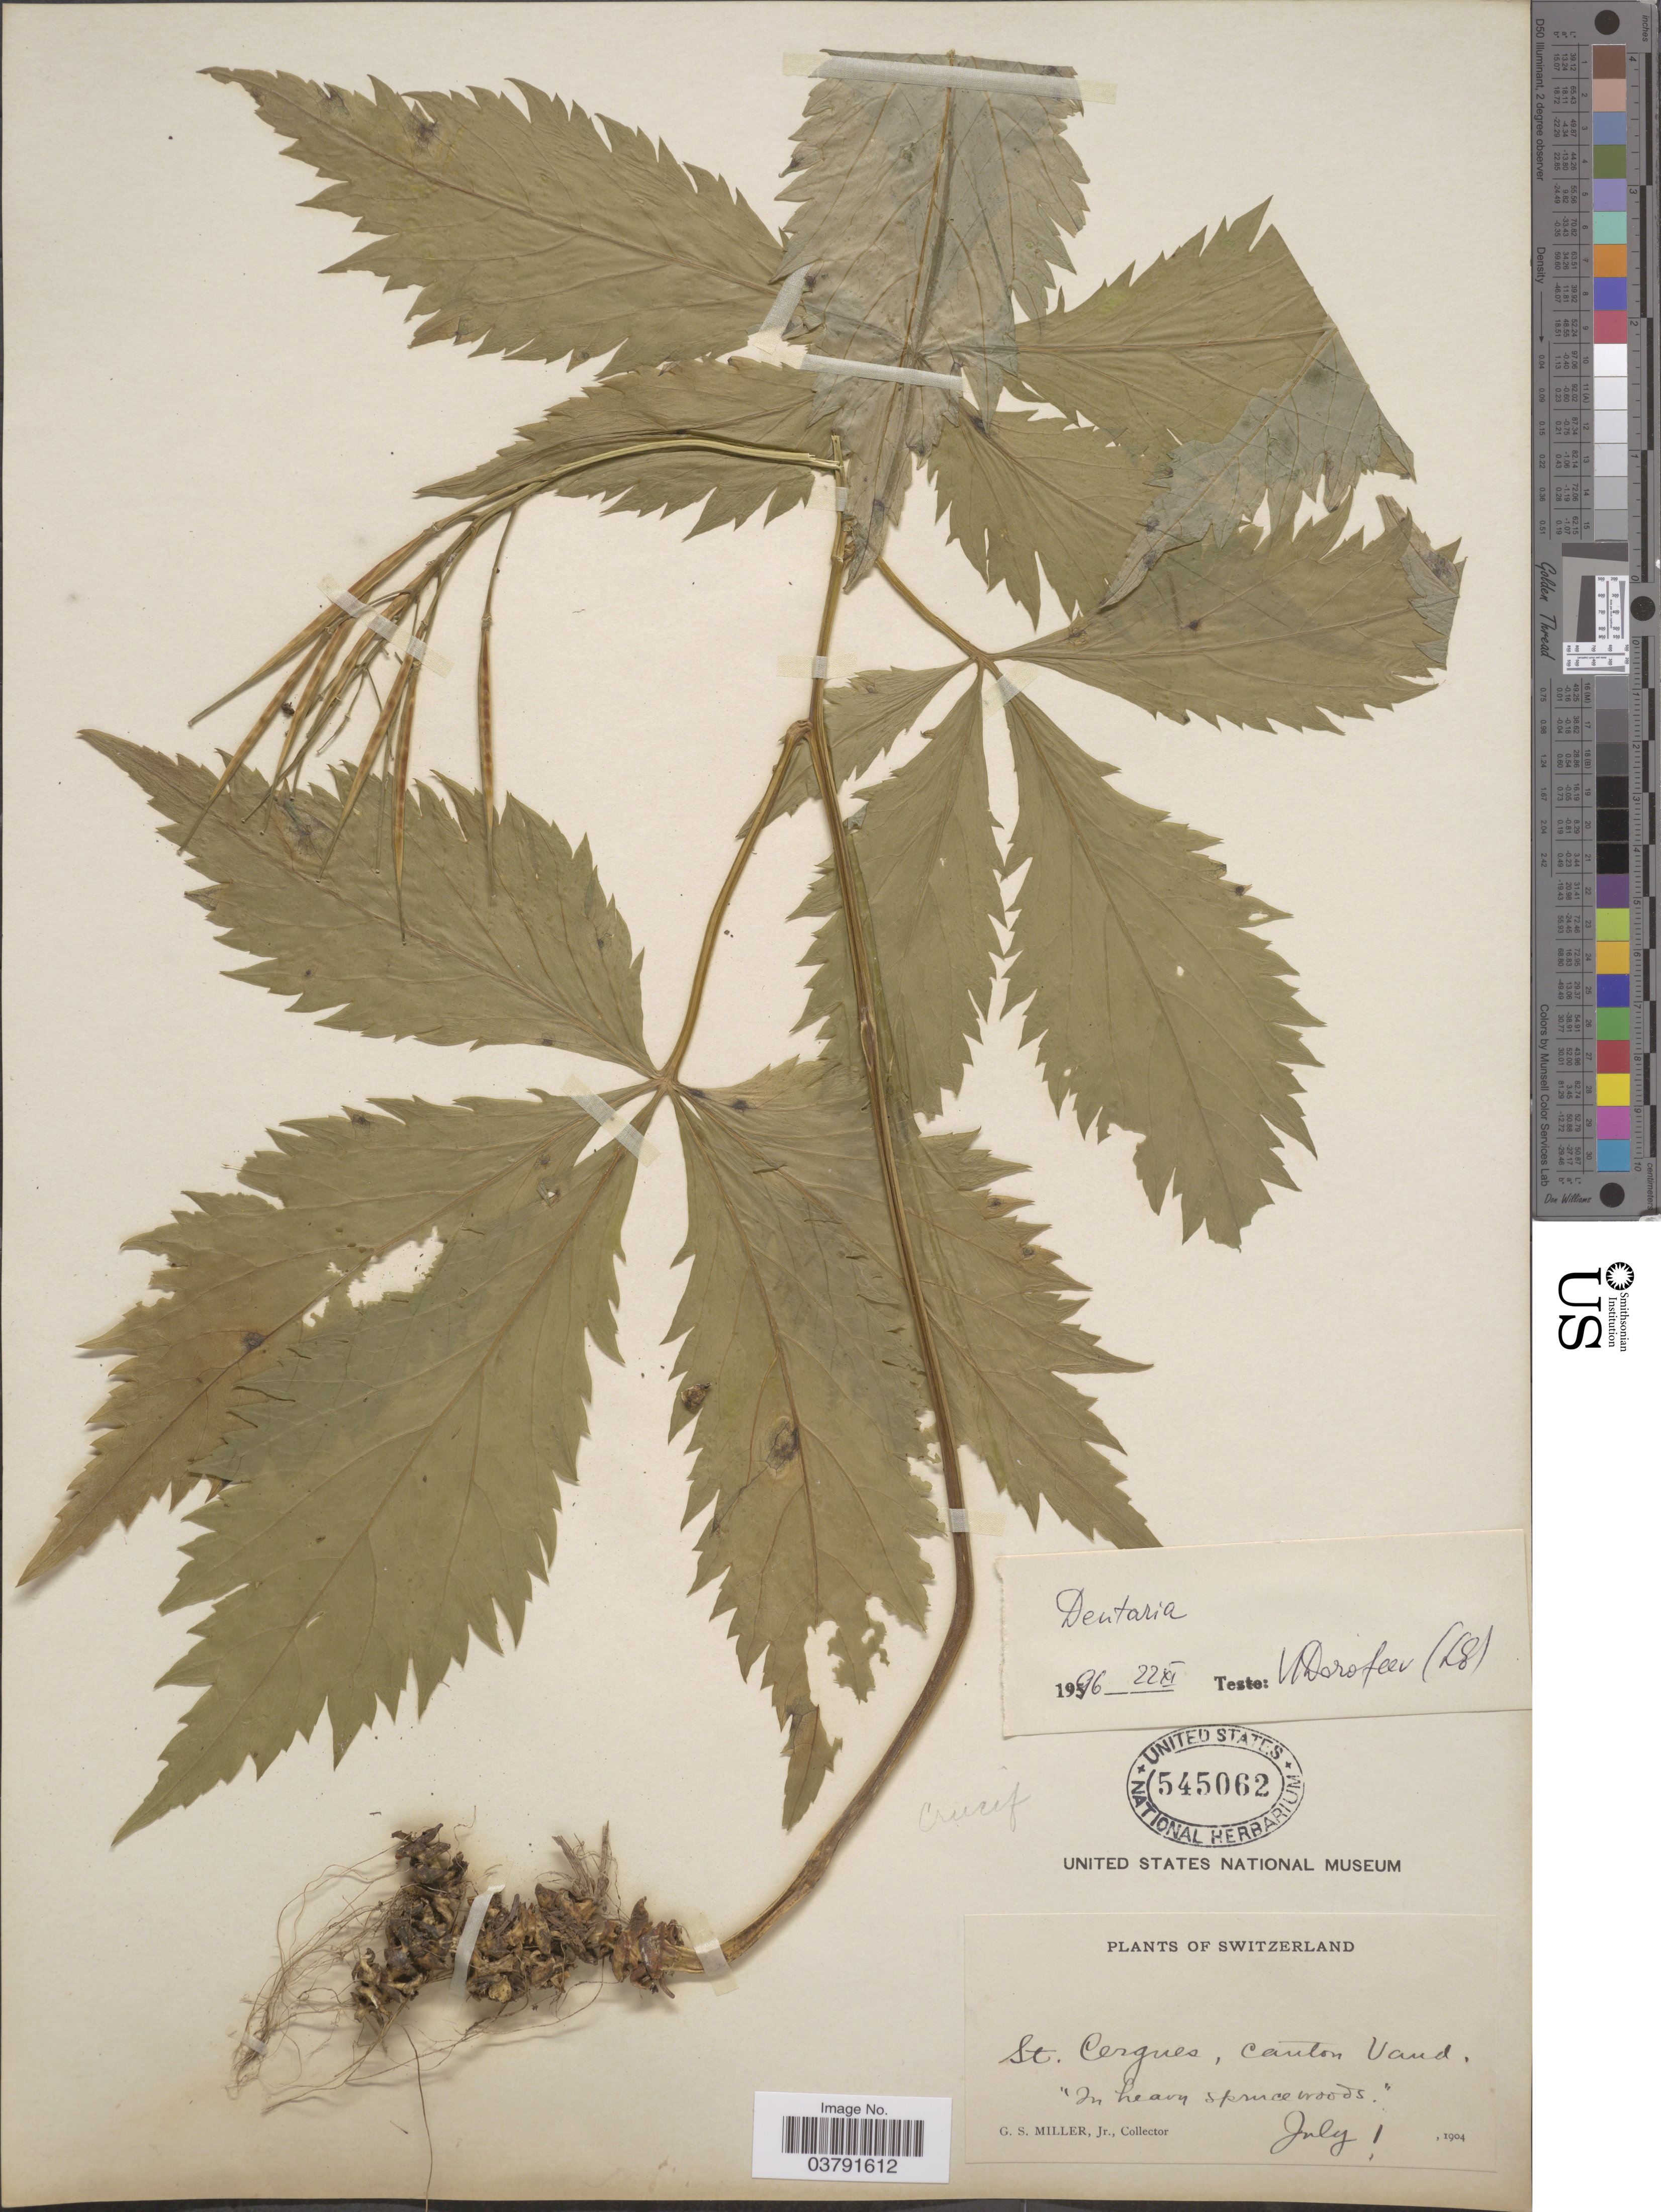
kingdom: Plantae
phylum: Tracheophyta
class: Magnoliopsida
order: Brassicales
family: Brassicaceae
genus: Dentaria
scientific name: Dentaria sp.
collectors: G. S. Miller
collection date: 1904-07-01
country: Switzerland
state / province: Vaud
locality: St. Cergues, Canton Vaud. "In heavy spruce woods".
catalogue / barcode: US 545062